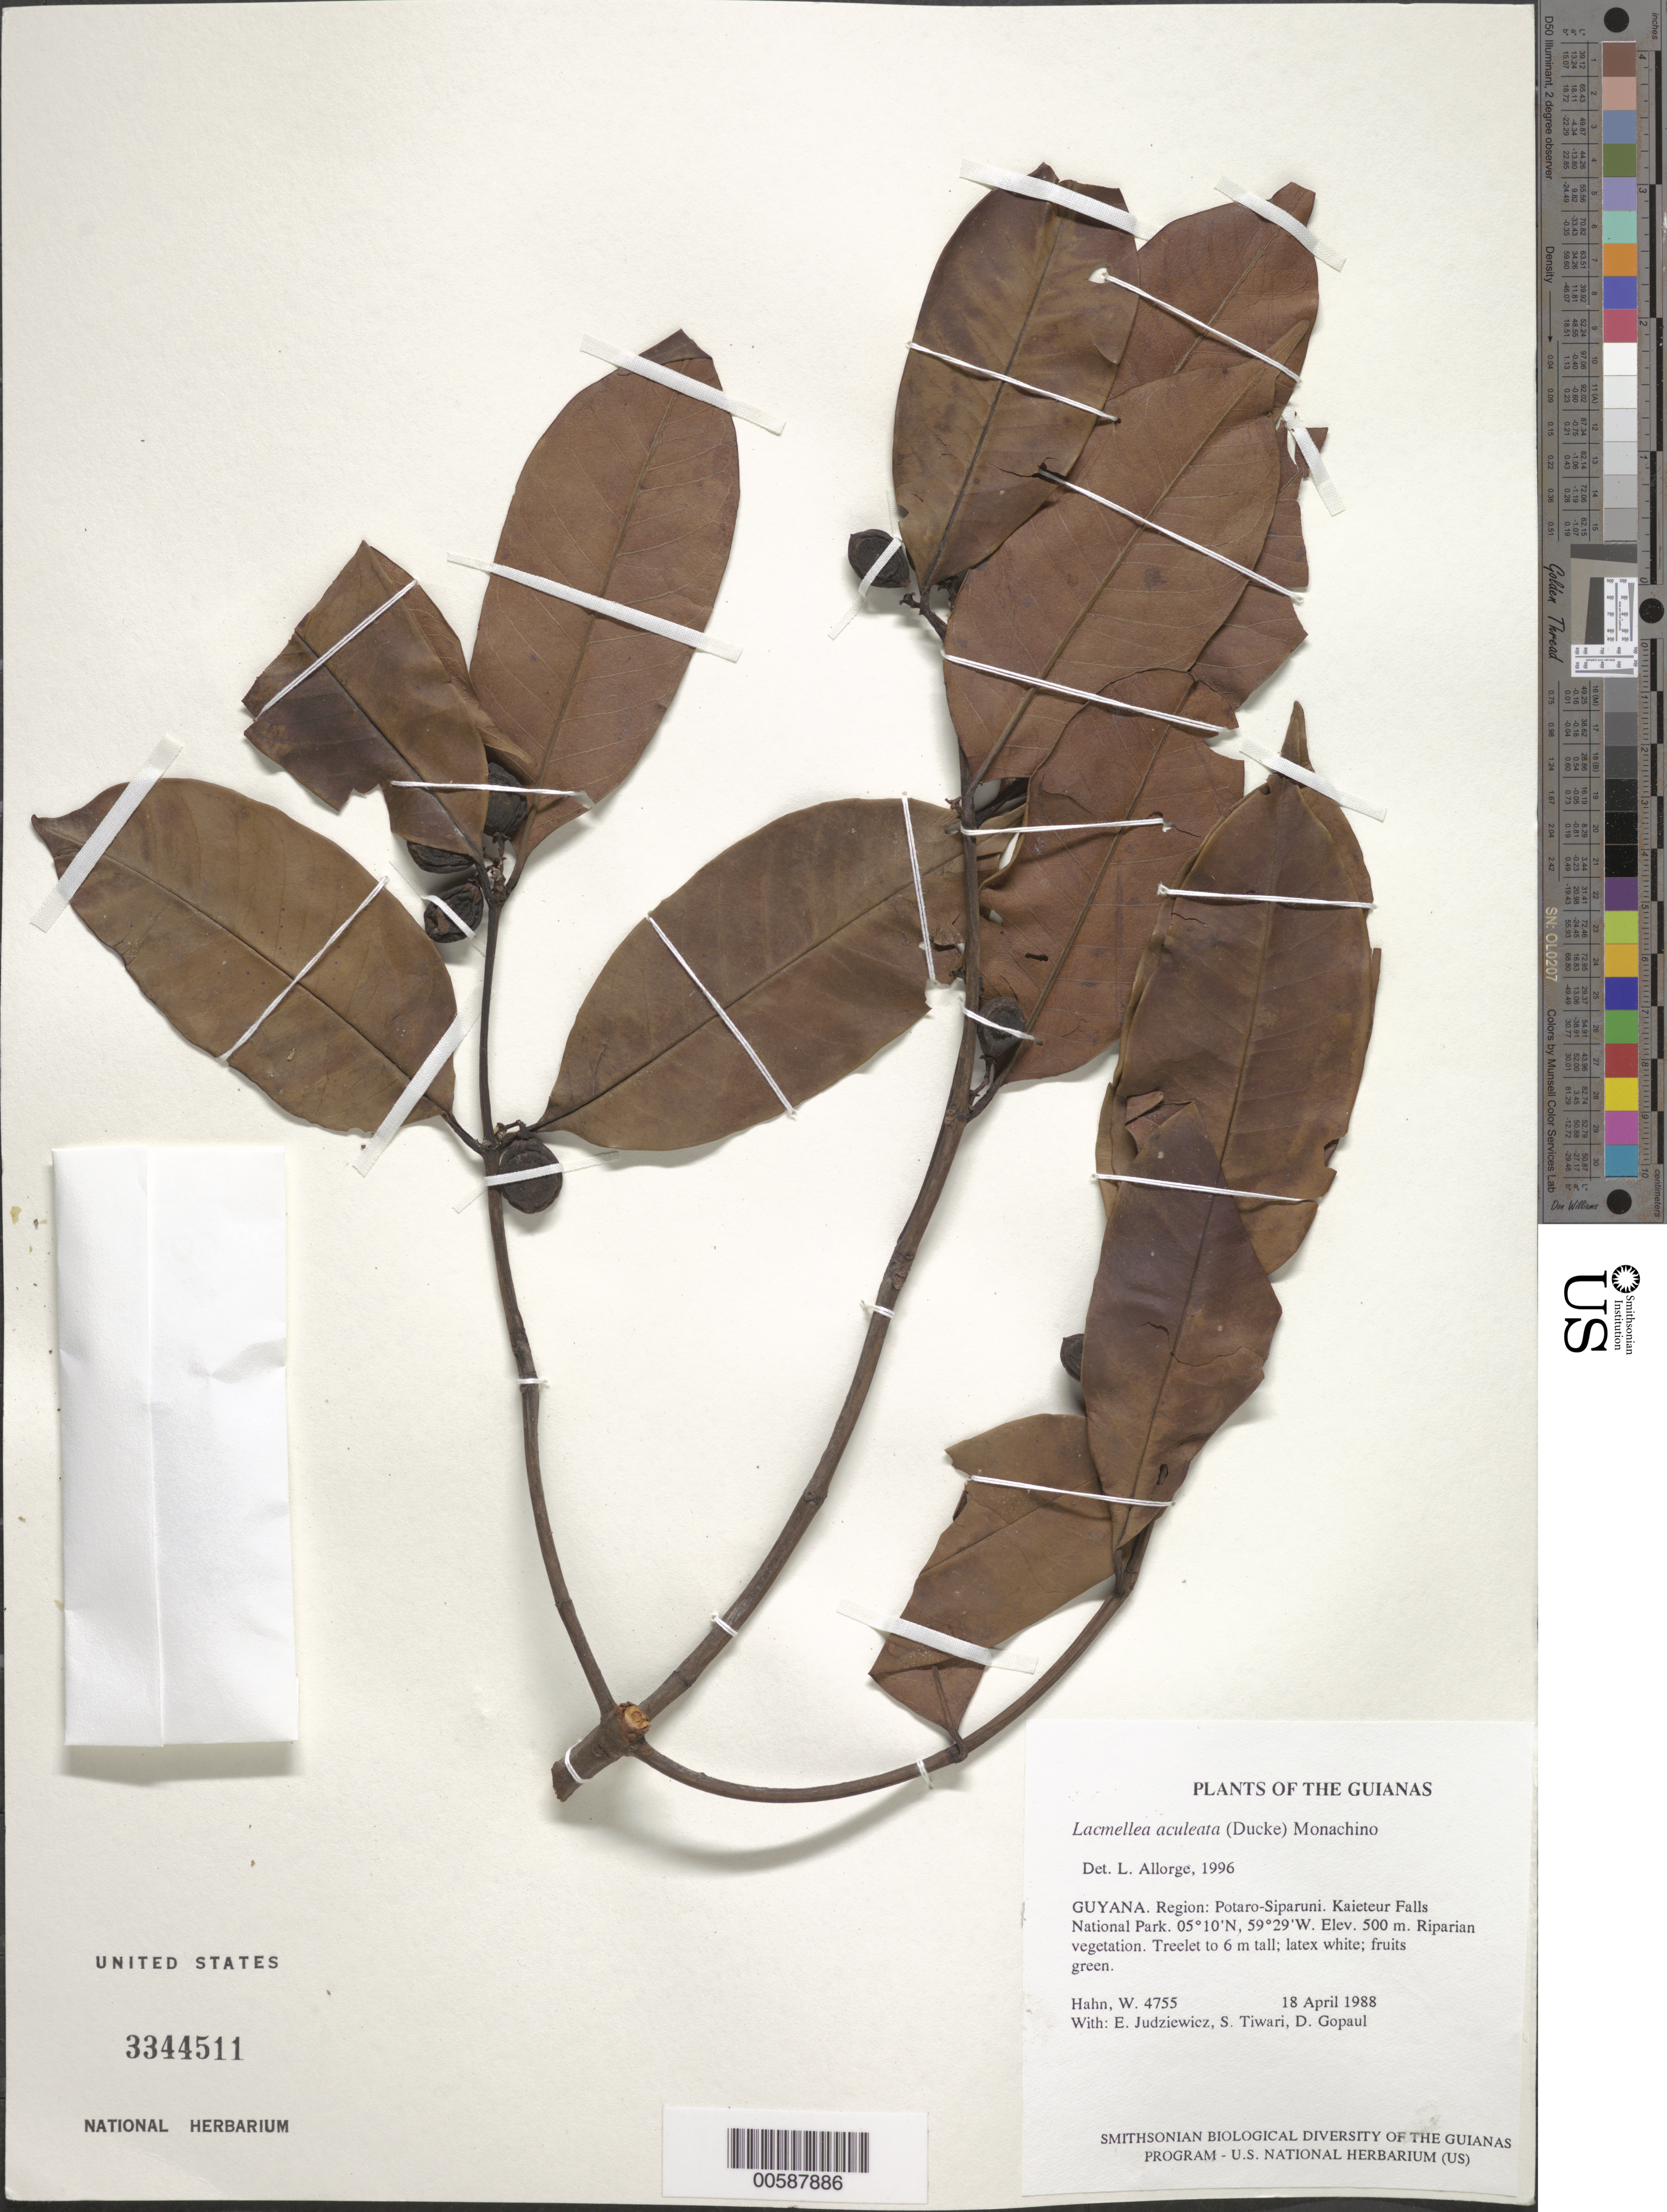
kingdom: Plantae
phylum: Tracheophyta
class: Magnoliopsida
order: Gentianales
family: Apocynaceae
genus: Lacmellea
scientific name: Lacmellea aculeata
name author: (Ducke) Monach.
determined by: Allorge, L.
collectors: W. Hahn, E. J. Judziewicz, S. Tiwari & D. Gopaul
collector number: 4755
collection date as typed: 18 April 1988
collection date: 1988-04-18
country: Guyana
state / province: Potaro-Siparuni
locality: Kaieteur Falls National Park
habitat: Riparian vegetation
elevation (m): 500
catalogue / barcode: US 3344511